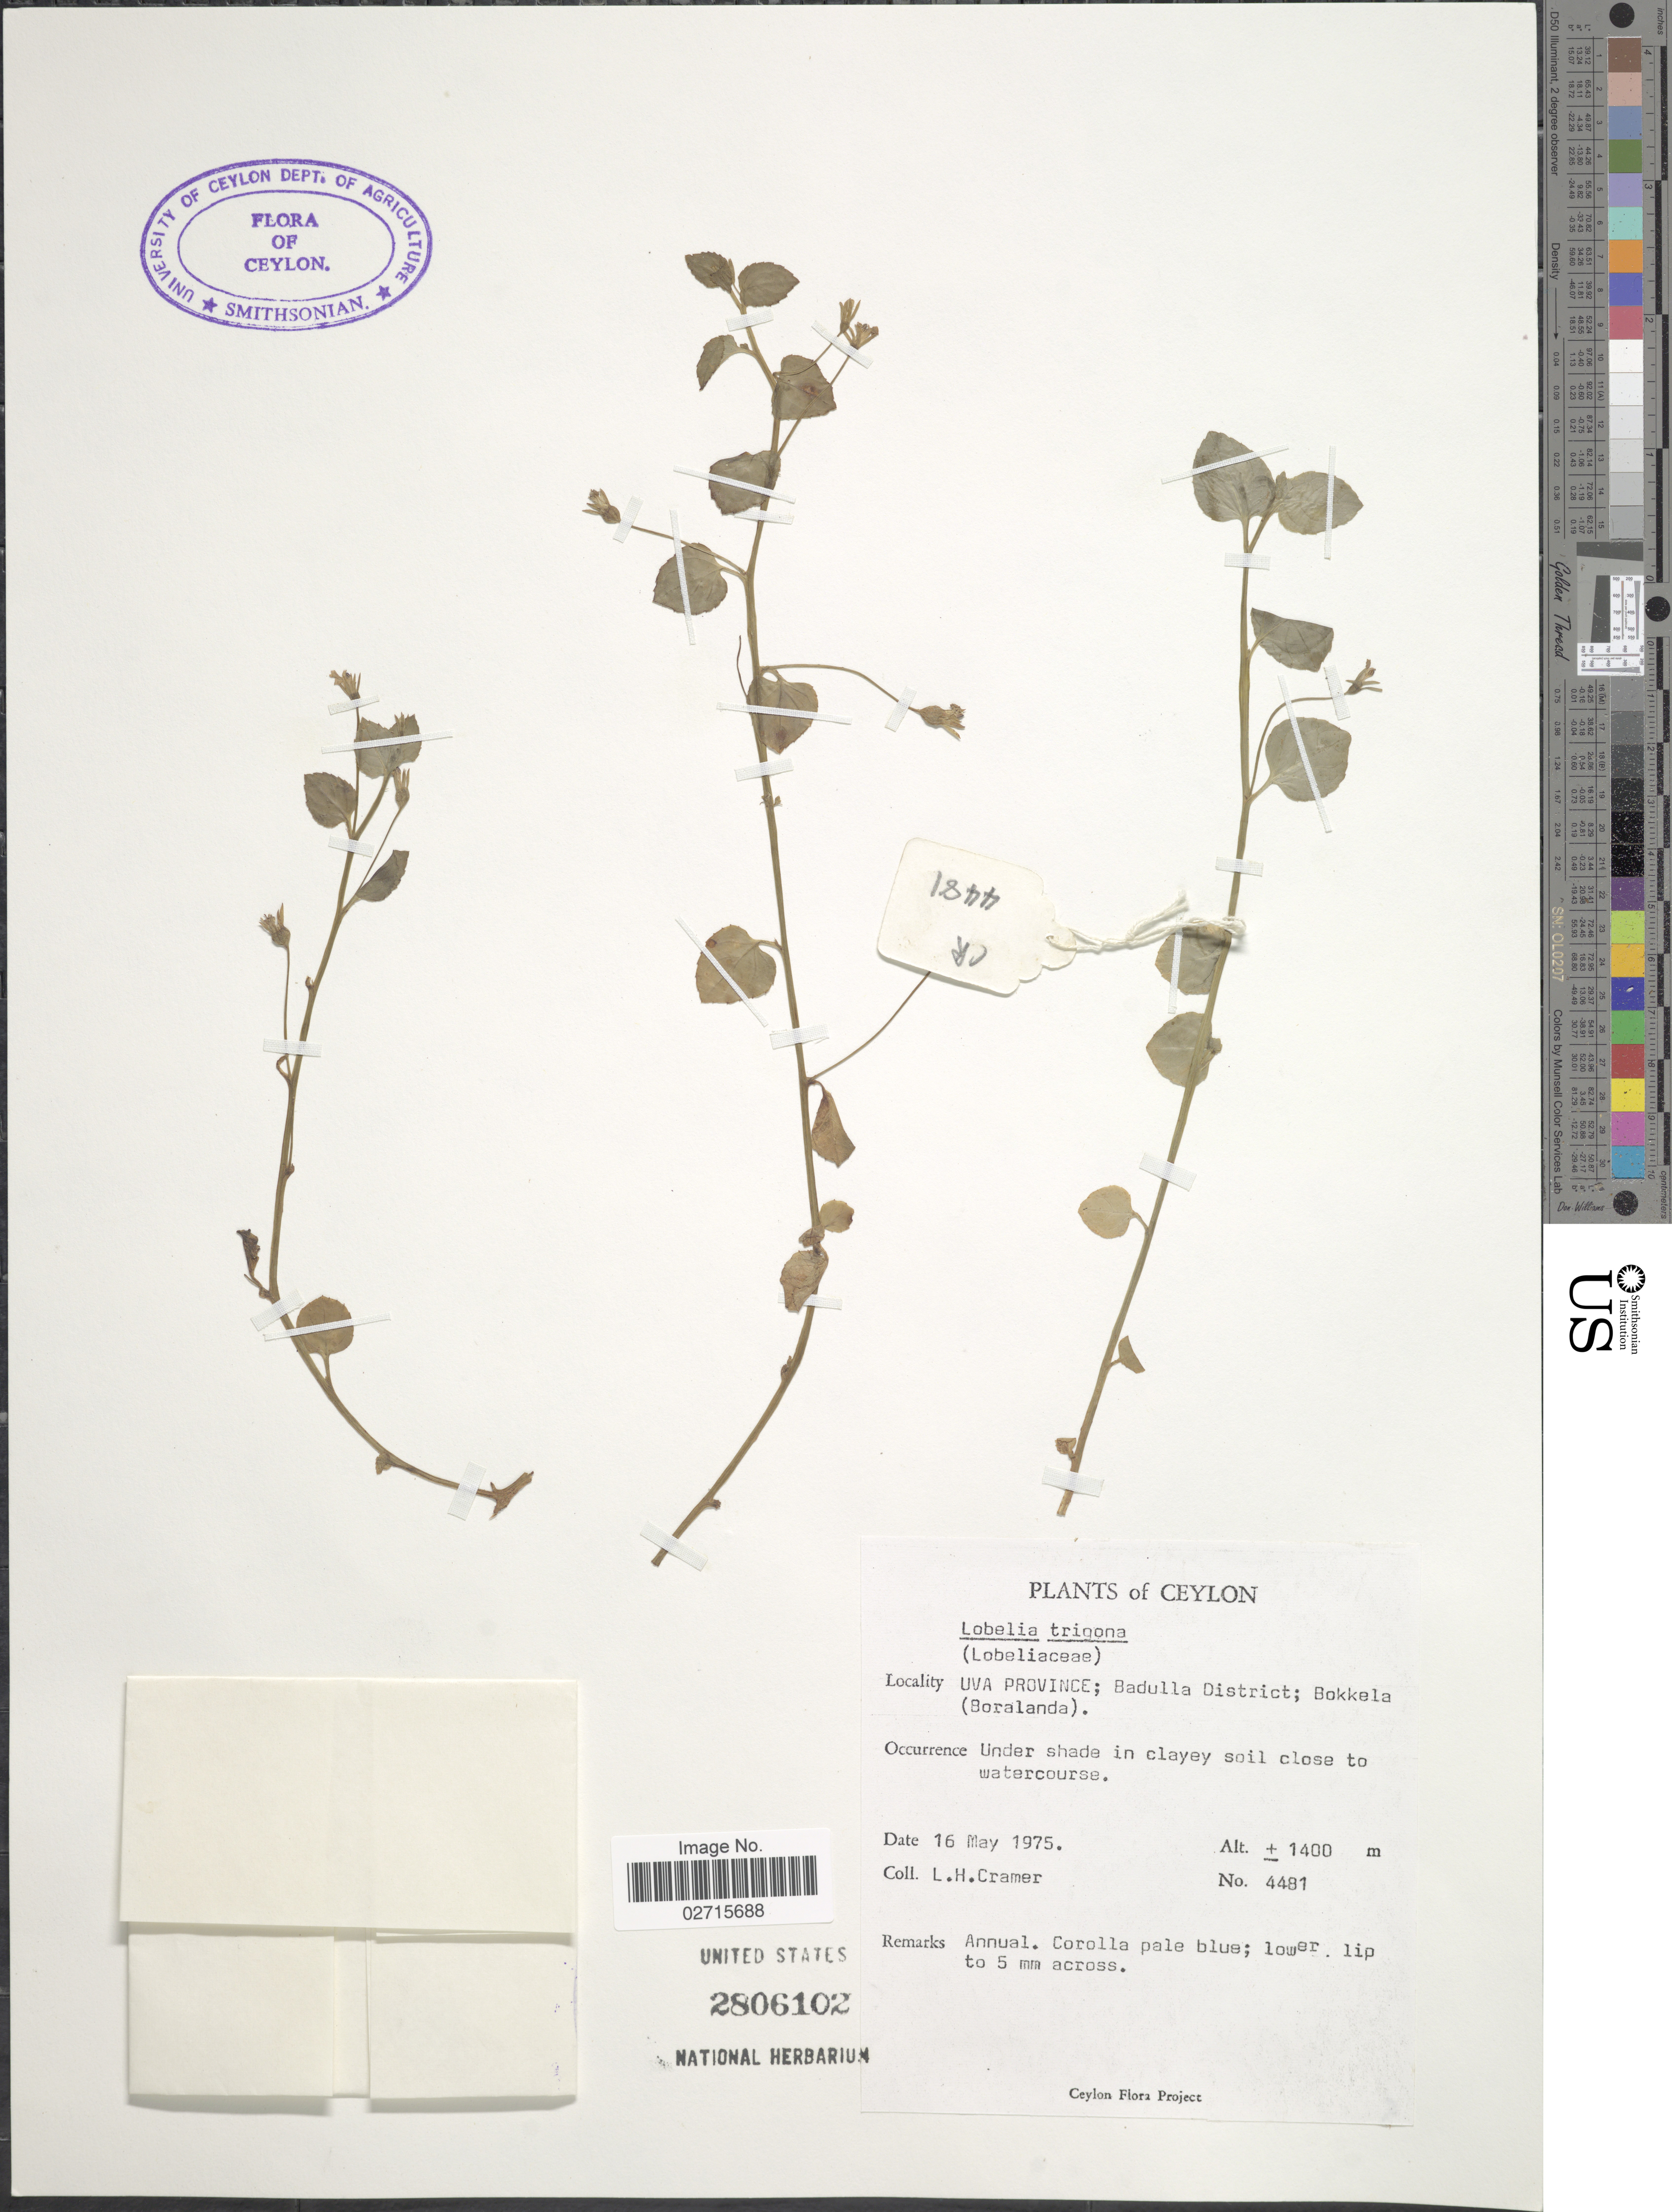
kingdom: Plantae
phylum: Tracheophyta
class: Magnoliopsida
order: Asterales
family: Campanulaceae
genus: Lobelia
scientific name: Lobelia alsinoides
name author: Lam.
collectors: L. H. Cramer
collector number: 4481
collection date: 1975-05-16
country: Sri Lanka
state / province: Uva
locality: Ceylon. Uva Province: Badulla District; Bokkela (Boralanda)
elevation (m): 1400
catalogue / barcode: US 2806102